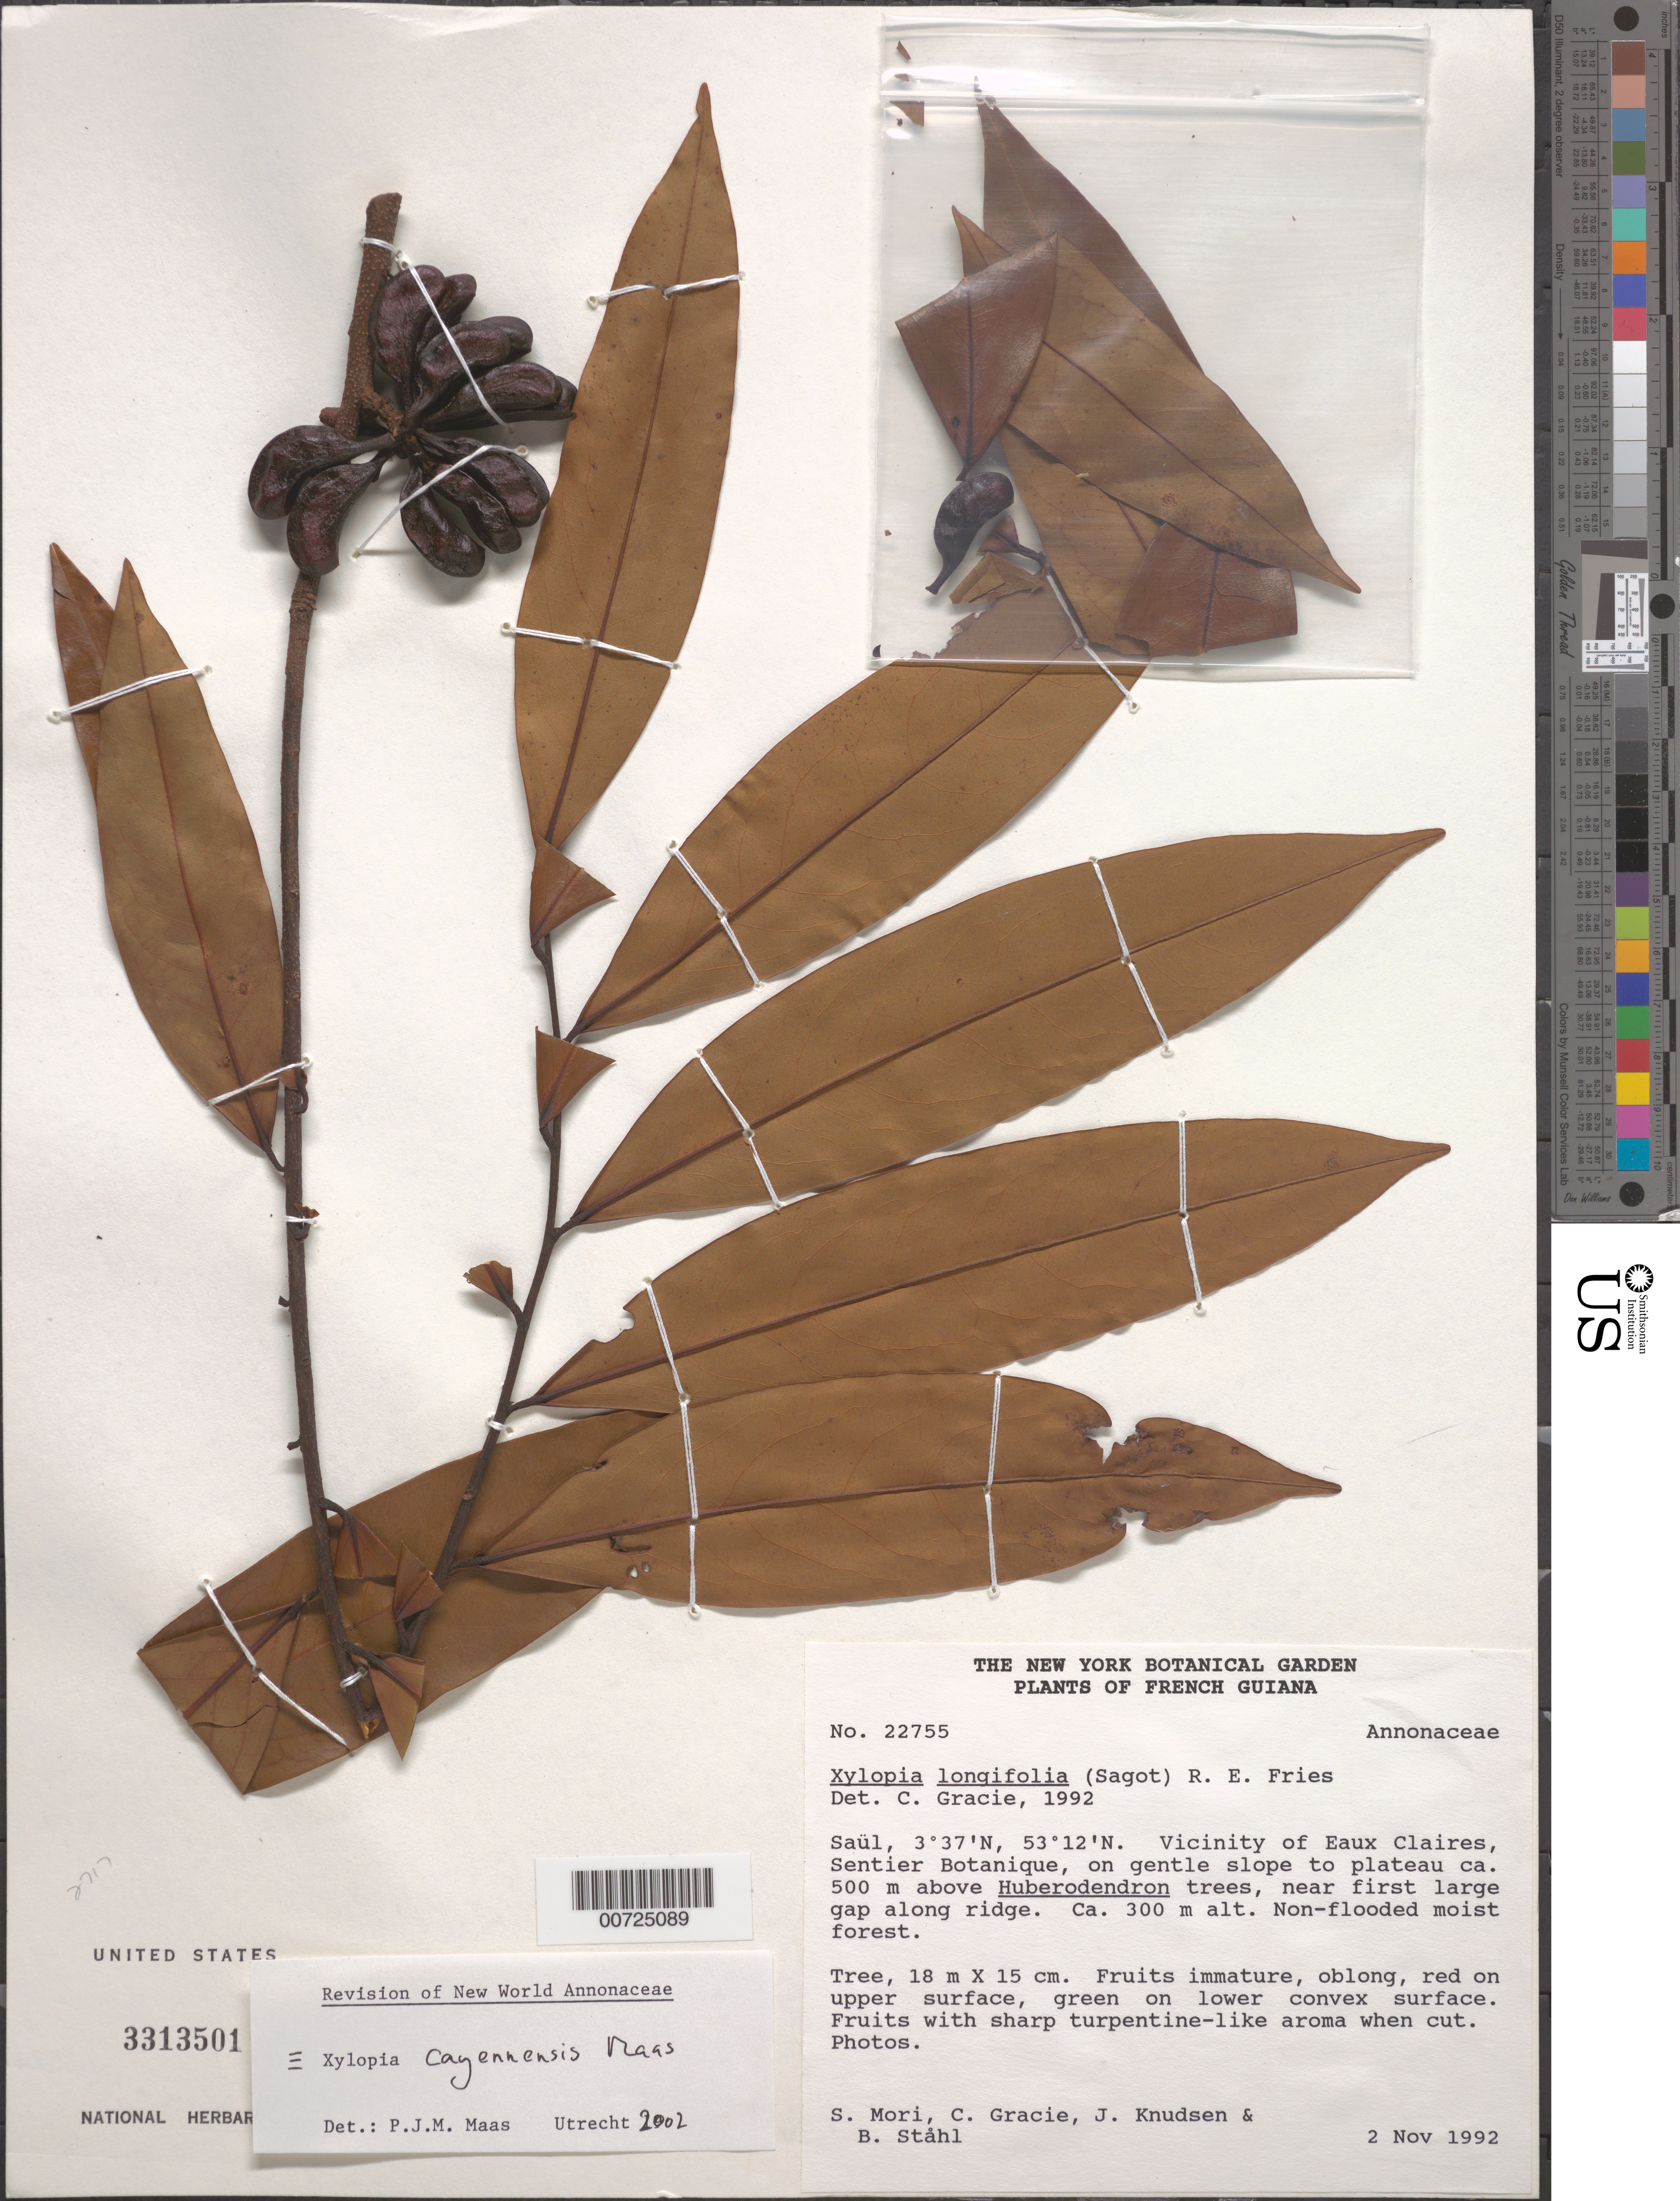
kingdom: Plantae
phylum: Tracheophyta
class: Magnoliopsida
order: Magnoliales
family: Annonaceae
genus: Xylopia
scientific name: Xylopia cayennensis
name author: Maas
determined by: Maas, Paul J. M.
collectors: S. Mori, C. A. Gracie, J. Knudsen & B. Ståhl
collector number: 22755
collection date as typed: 2-Nov-92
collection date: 1992-11-02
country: French Guiana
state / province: Saint-Laurent-du-Maroni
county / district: Saül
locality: Saül, vicinity of Eaux Claires, Sentier Botanique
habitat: Non-flooded moist forest; 500 m. above Huberodendron trees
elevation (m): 300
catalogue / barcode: US 3313501